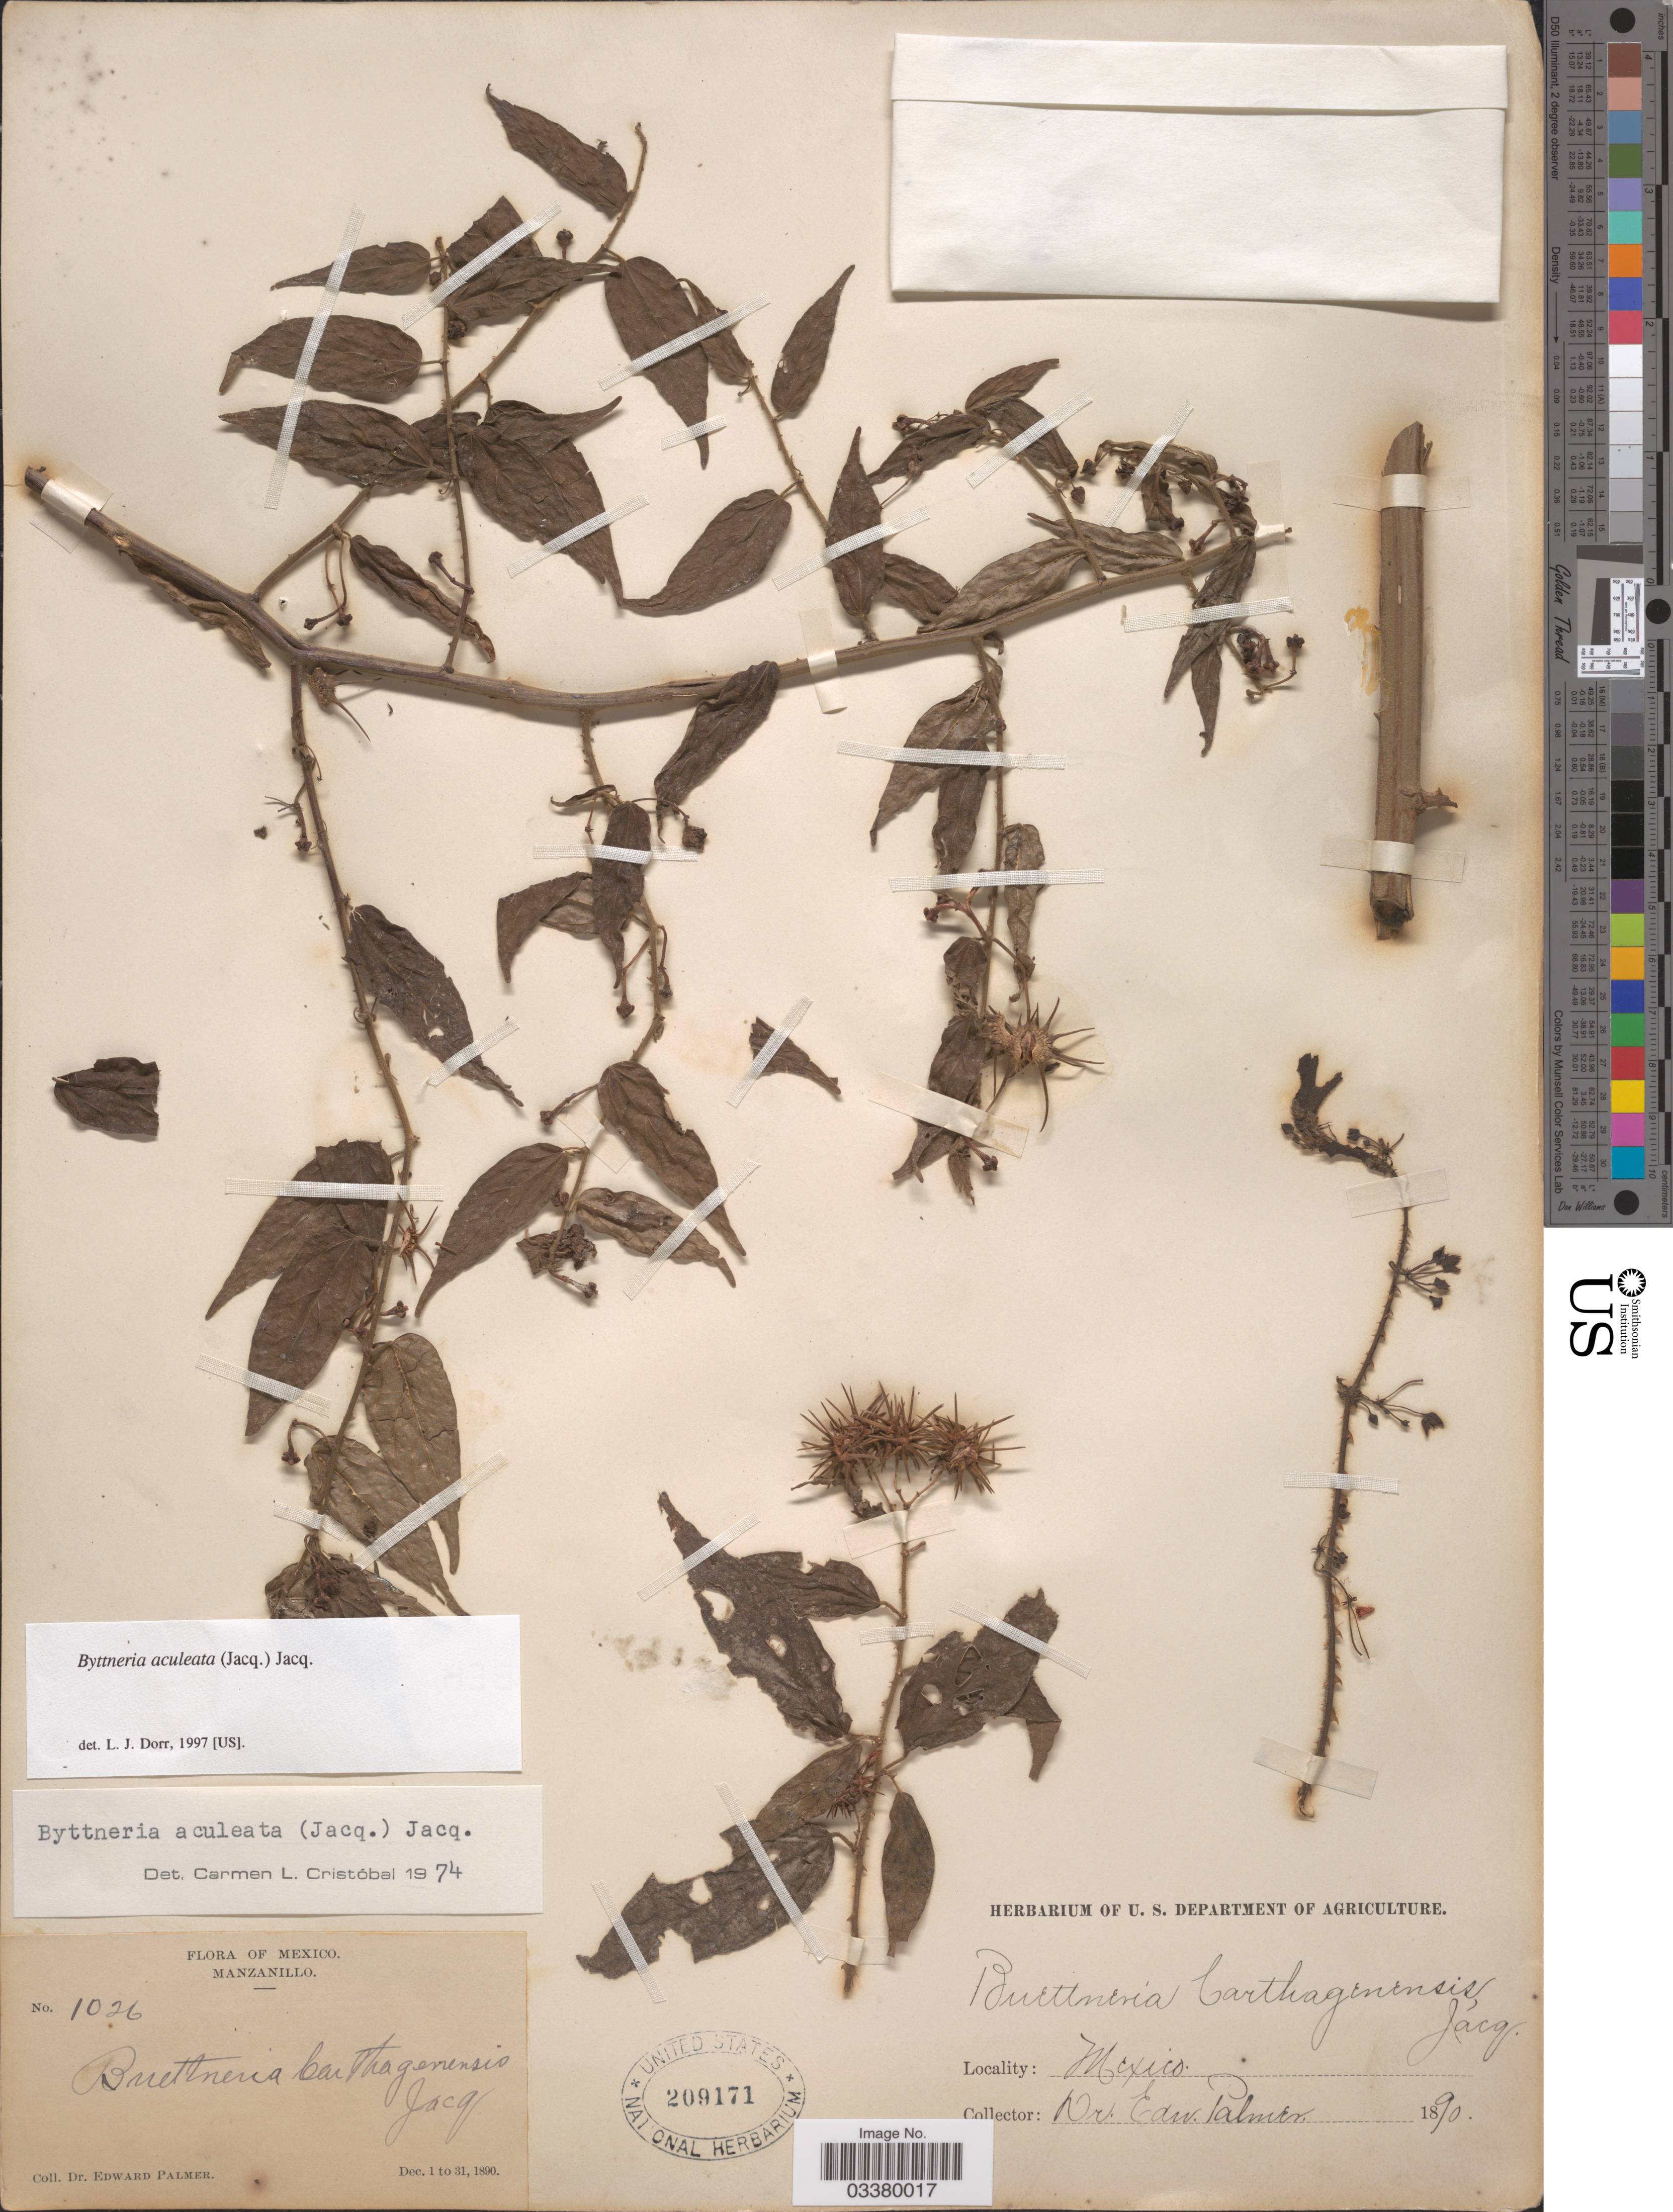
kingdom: Plantae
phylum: Tracheophyta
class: Magnoliopsida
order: Malvales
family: Malvaceae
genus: Byttneria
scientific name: Byttneria aculeata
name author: (Jacq.) Jacq.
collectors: E. Palmer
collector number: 1026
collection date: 1890-12-01/1890-12-31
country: Mexico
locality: Manzanillo.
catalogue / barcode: US 209171